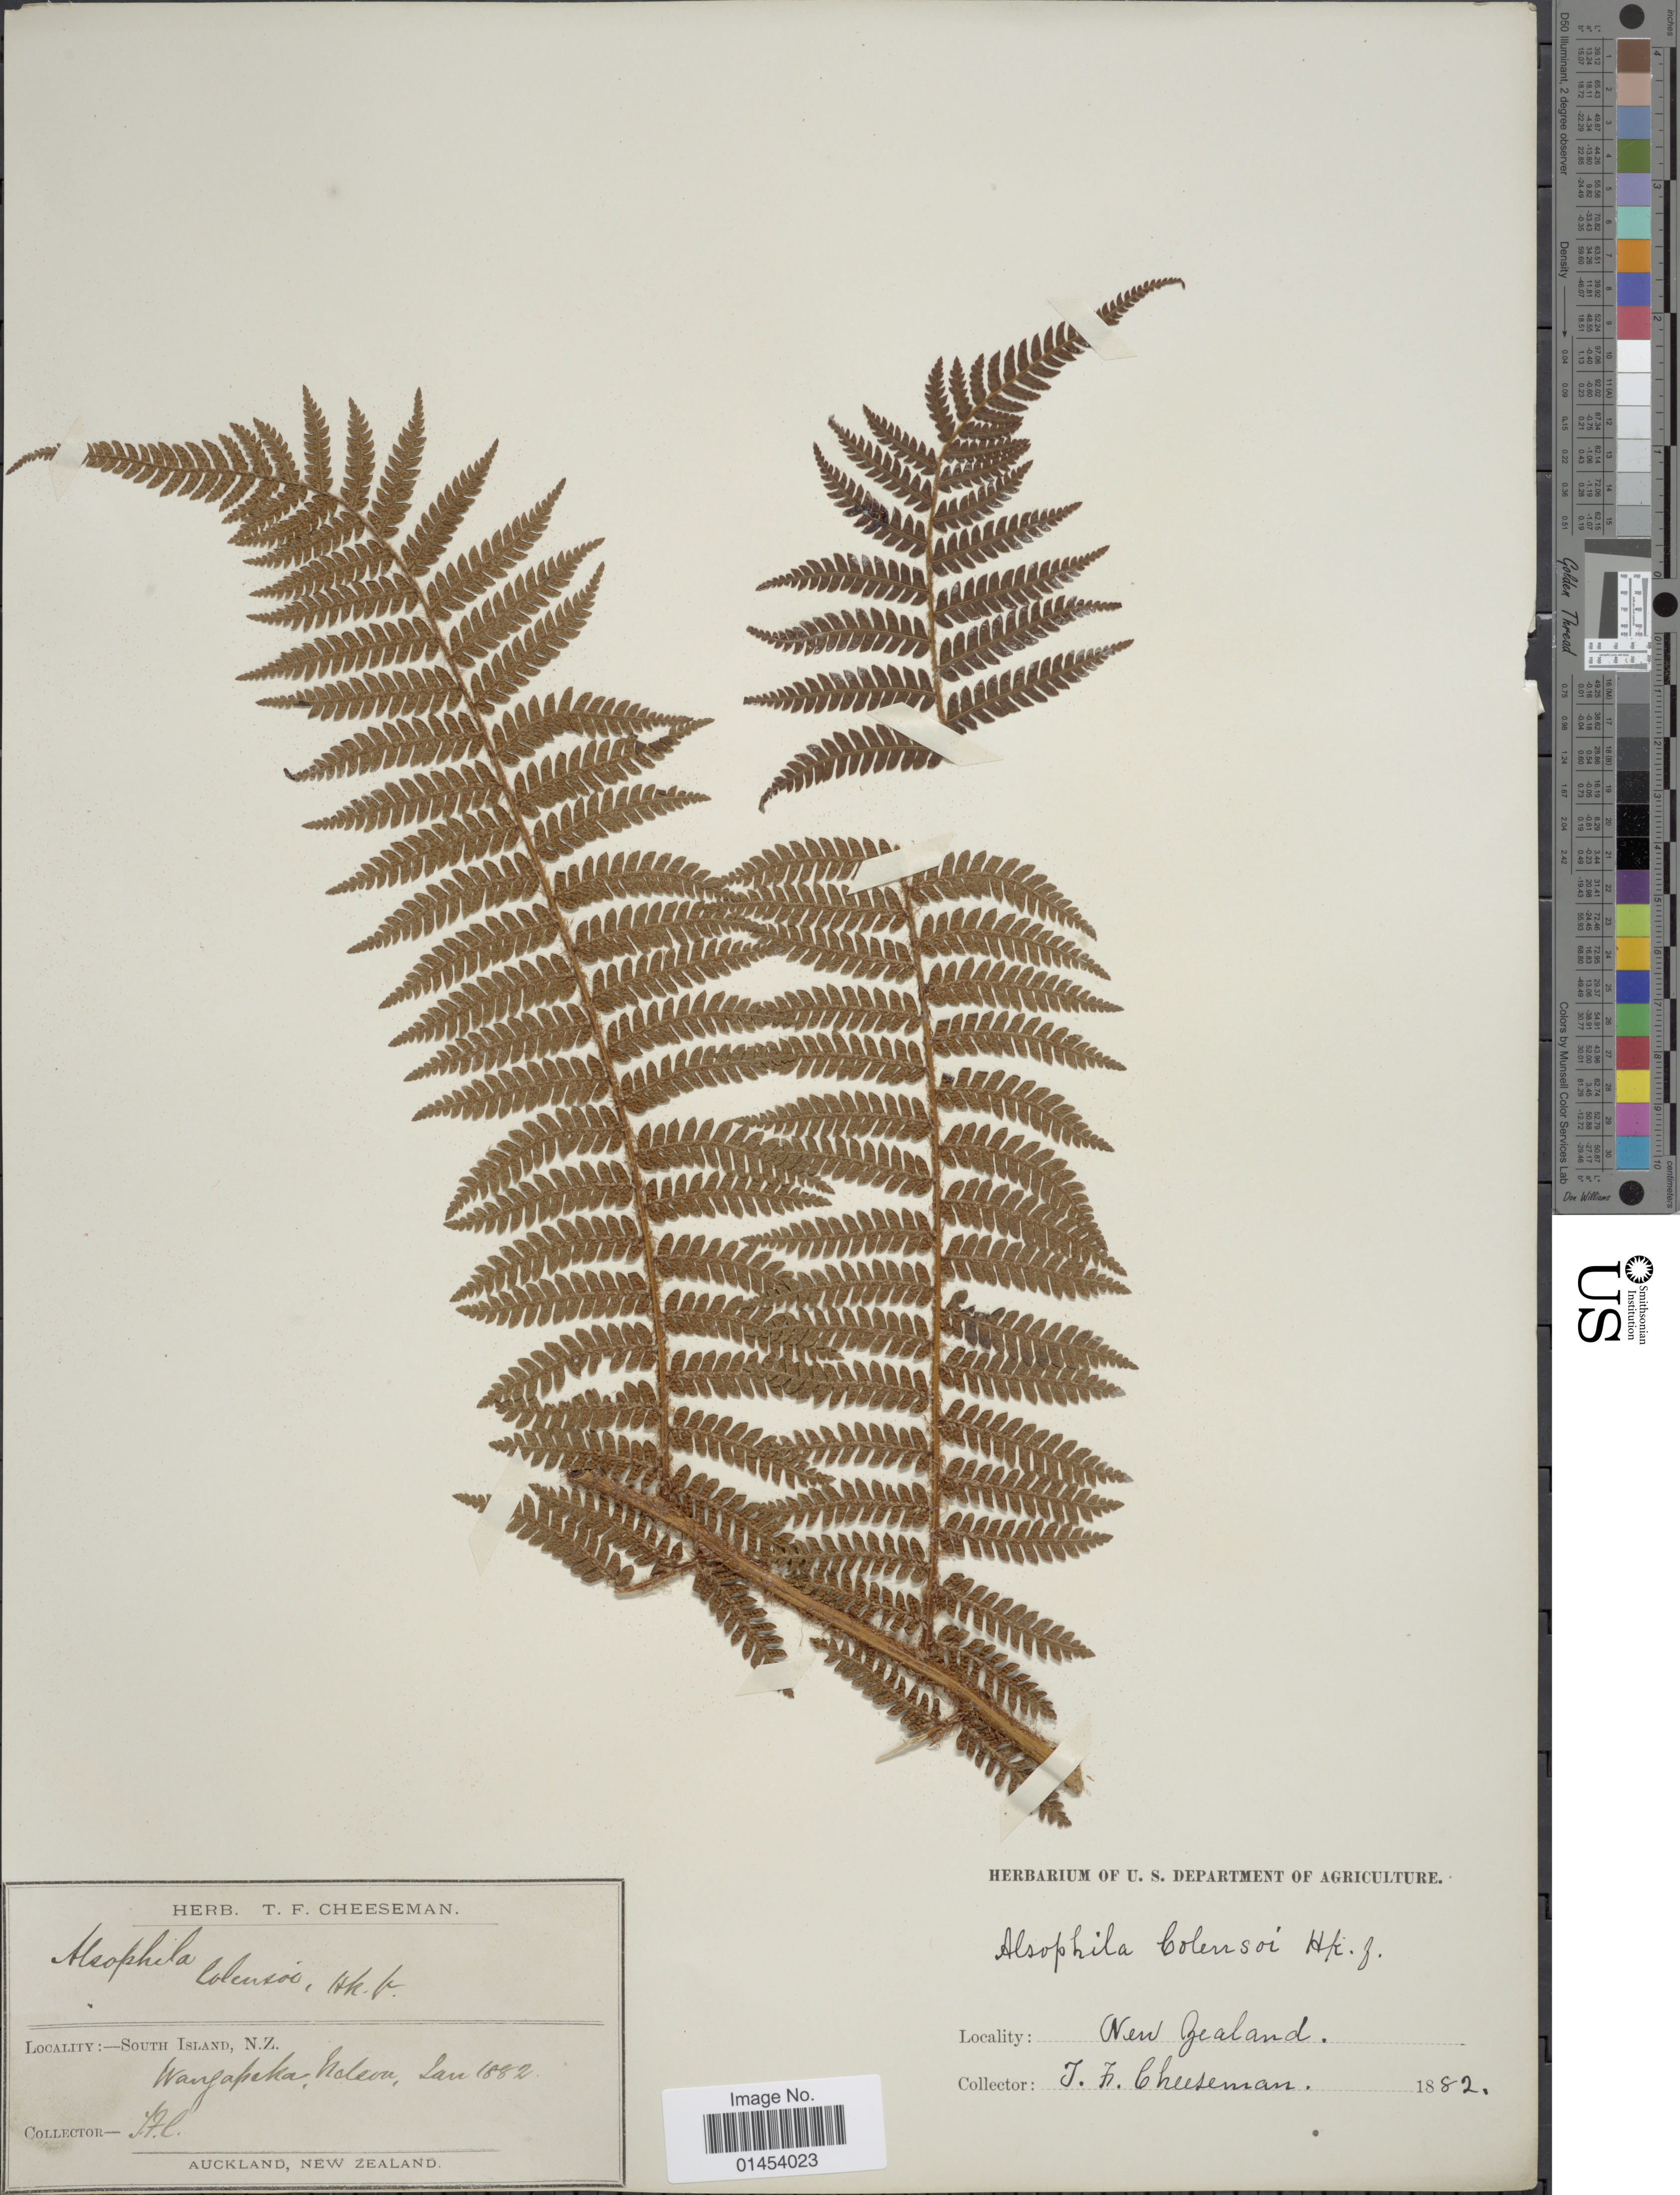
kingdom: Plantae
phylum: Tracheophyta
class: Polypodiopsida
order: Cyatheales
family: Cyatheaceae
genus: Cyathea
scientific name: Cyathea colensoi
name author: (Hook. f.) Domin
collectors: T. F. Cheeseman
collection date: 1882-01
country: New Zealand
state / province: Nelson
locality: South Island. Wangapeka, Nelson